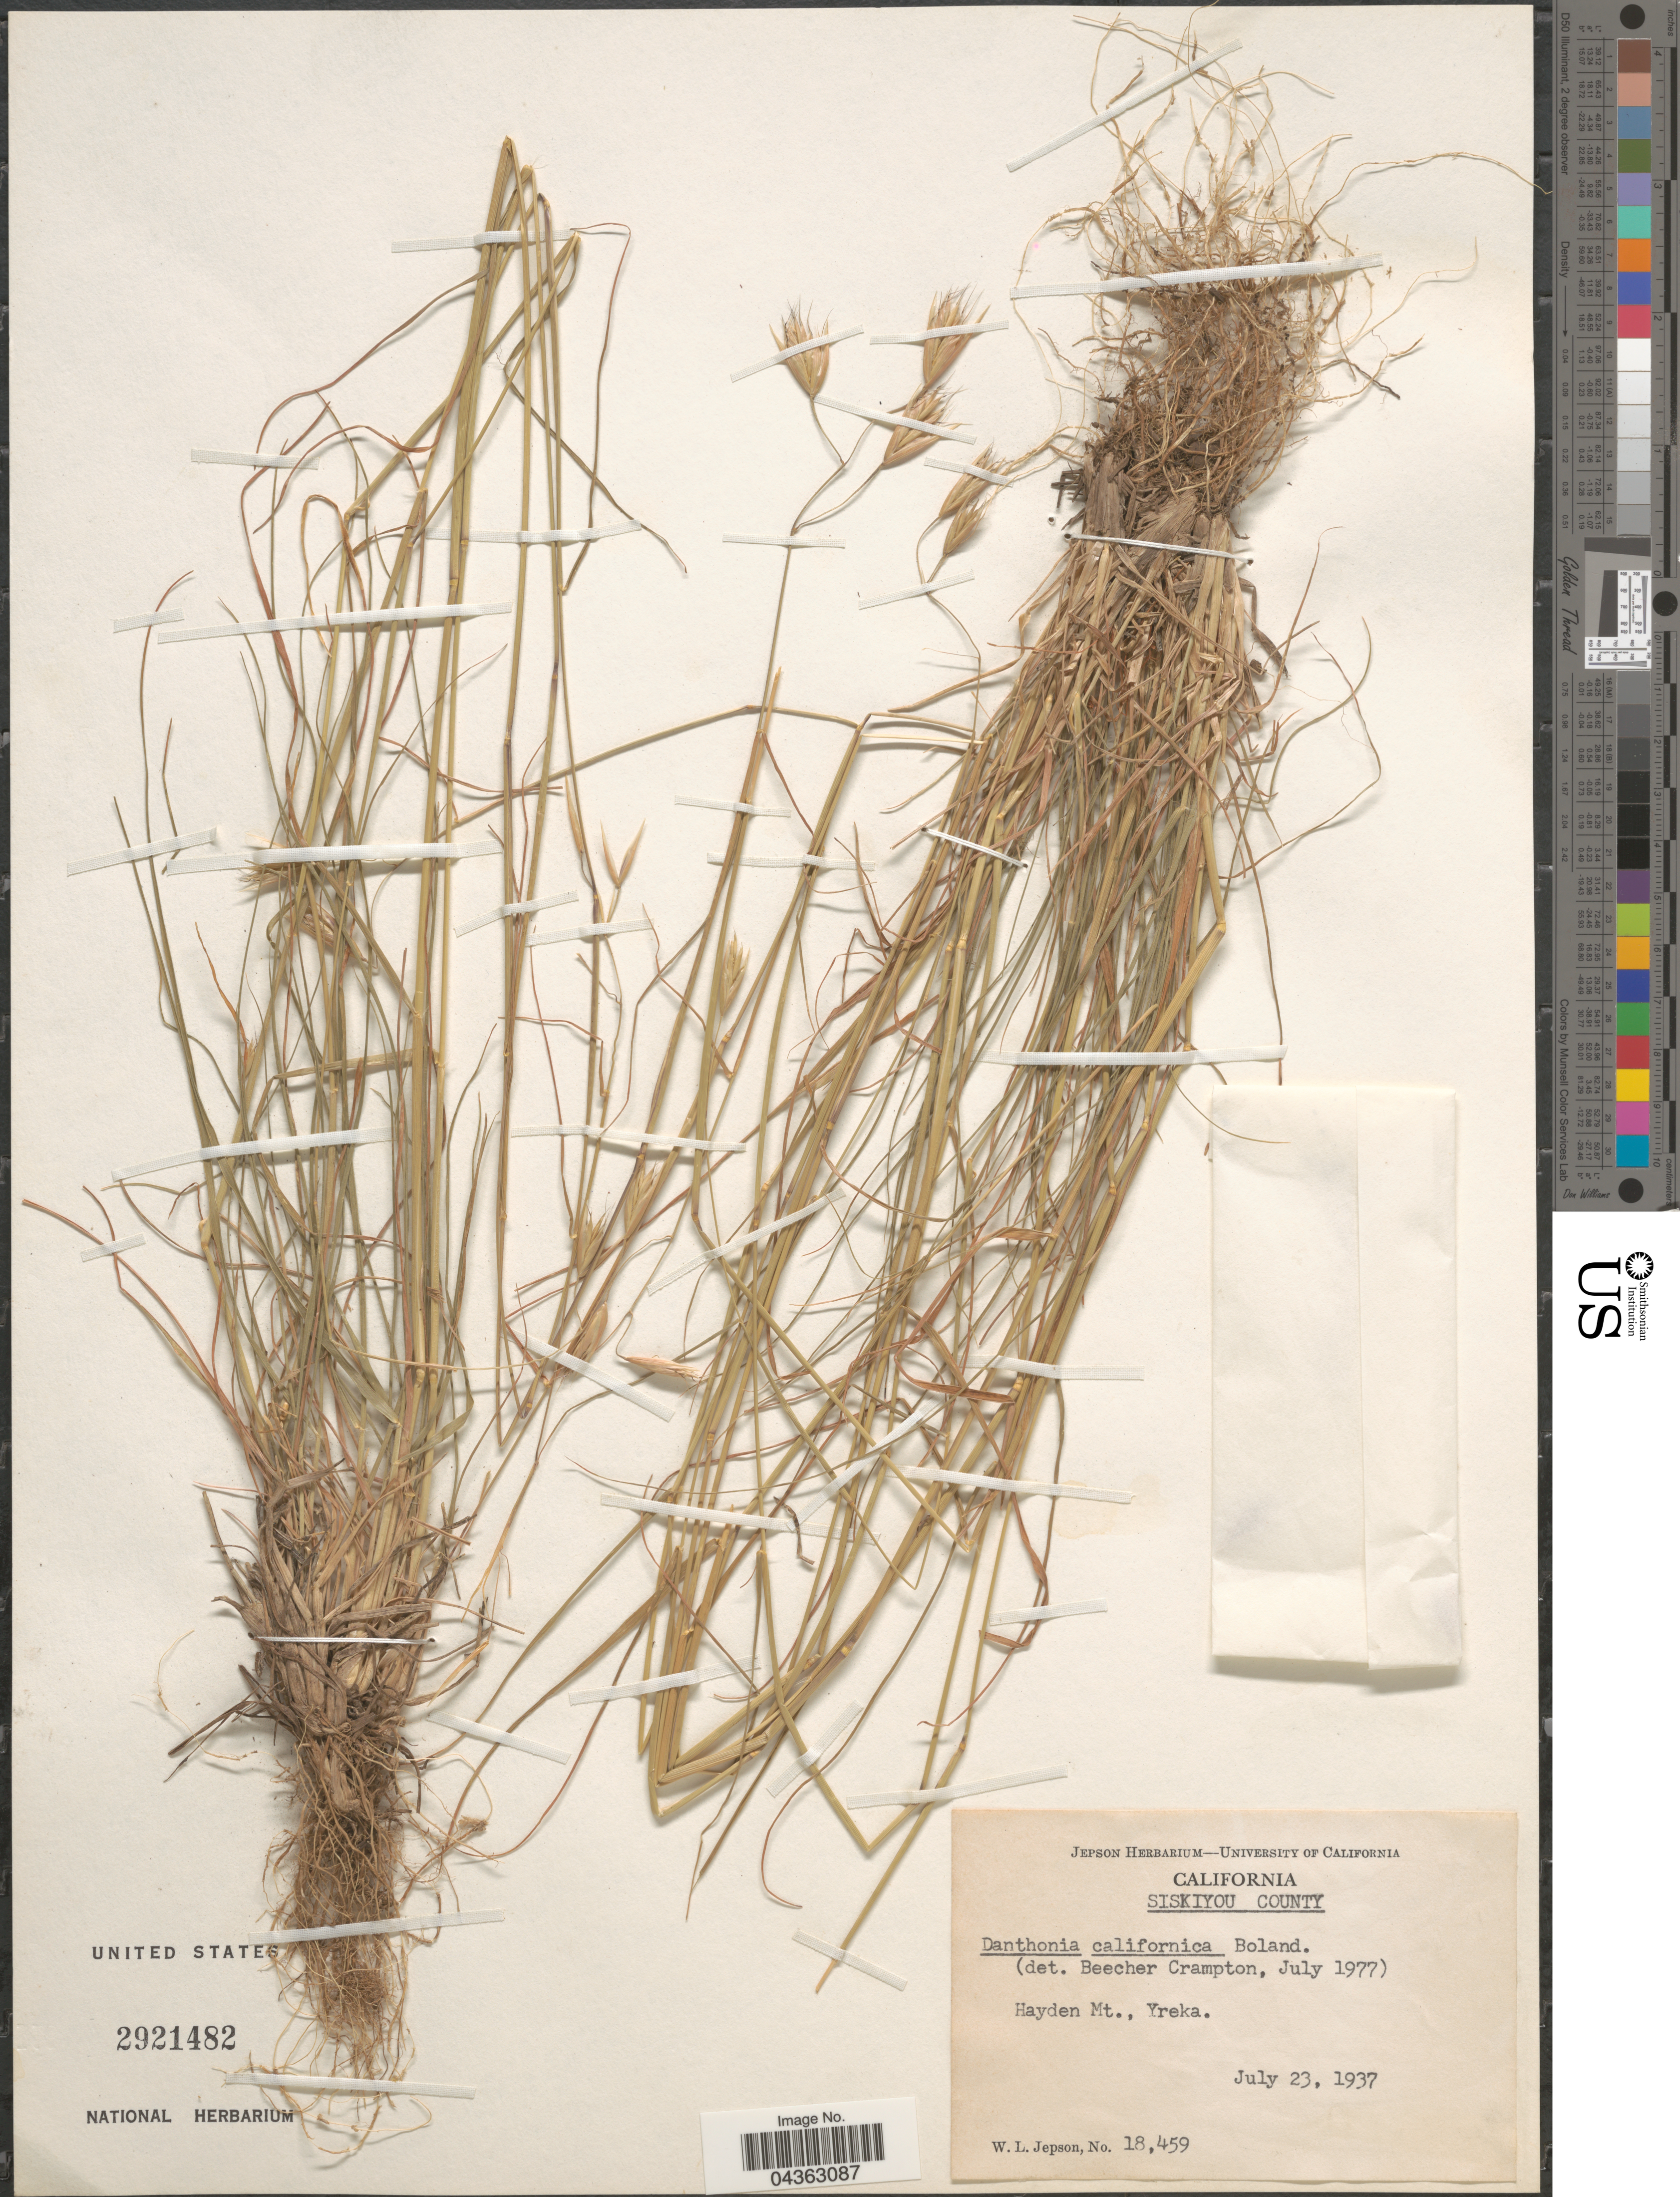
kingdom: Plantae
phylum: Tracheophyta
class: Liliopsida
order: Poales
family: Poaceae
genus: Danthonia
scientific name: Danthonia californica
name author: Bol.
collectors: W. L. Jepson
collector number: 18459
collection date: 1937-07-23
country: United States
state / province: California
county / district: Siskiyou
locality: Siskiyou County. Hayden Mt., Yreka.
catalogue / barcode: US 2921482